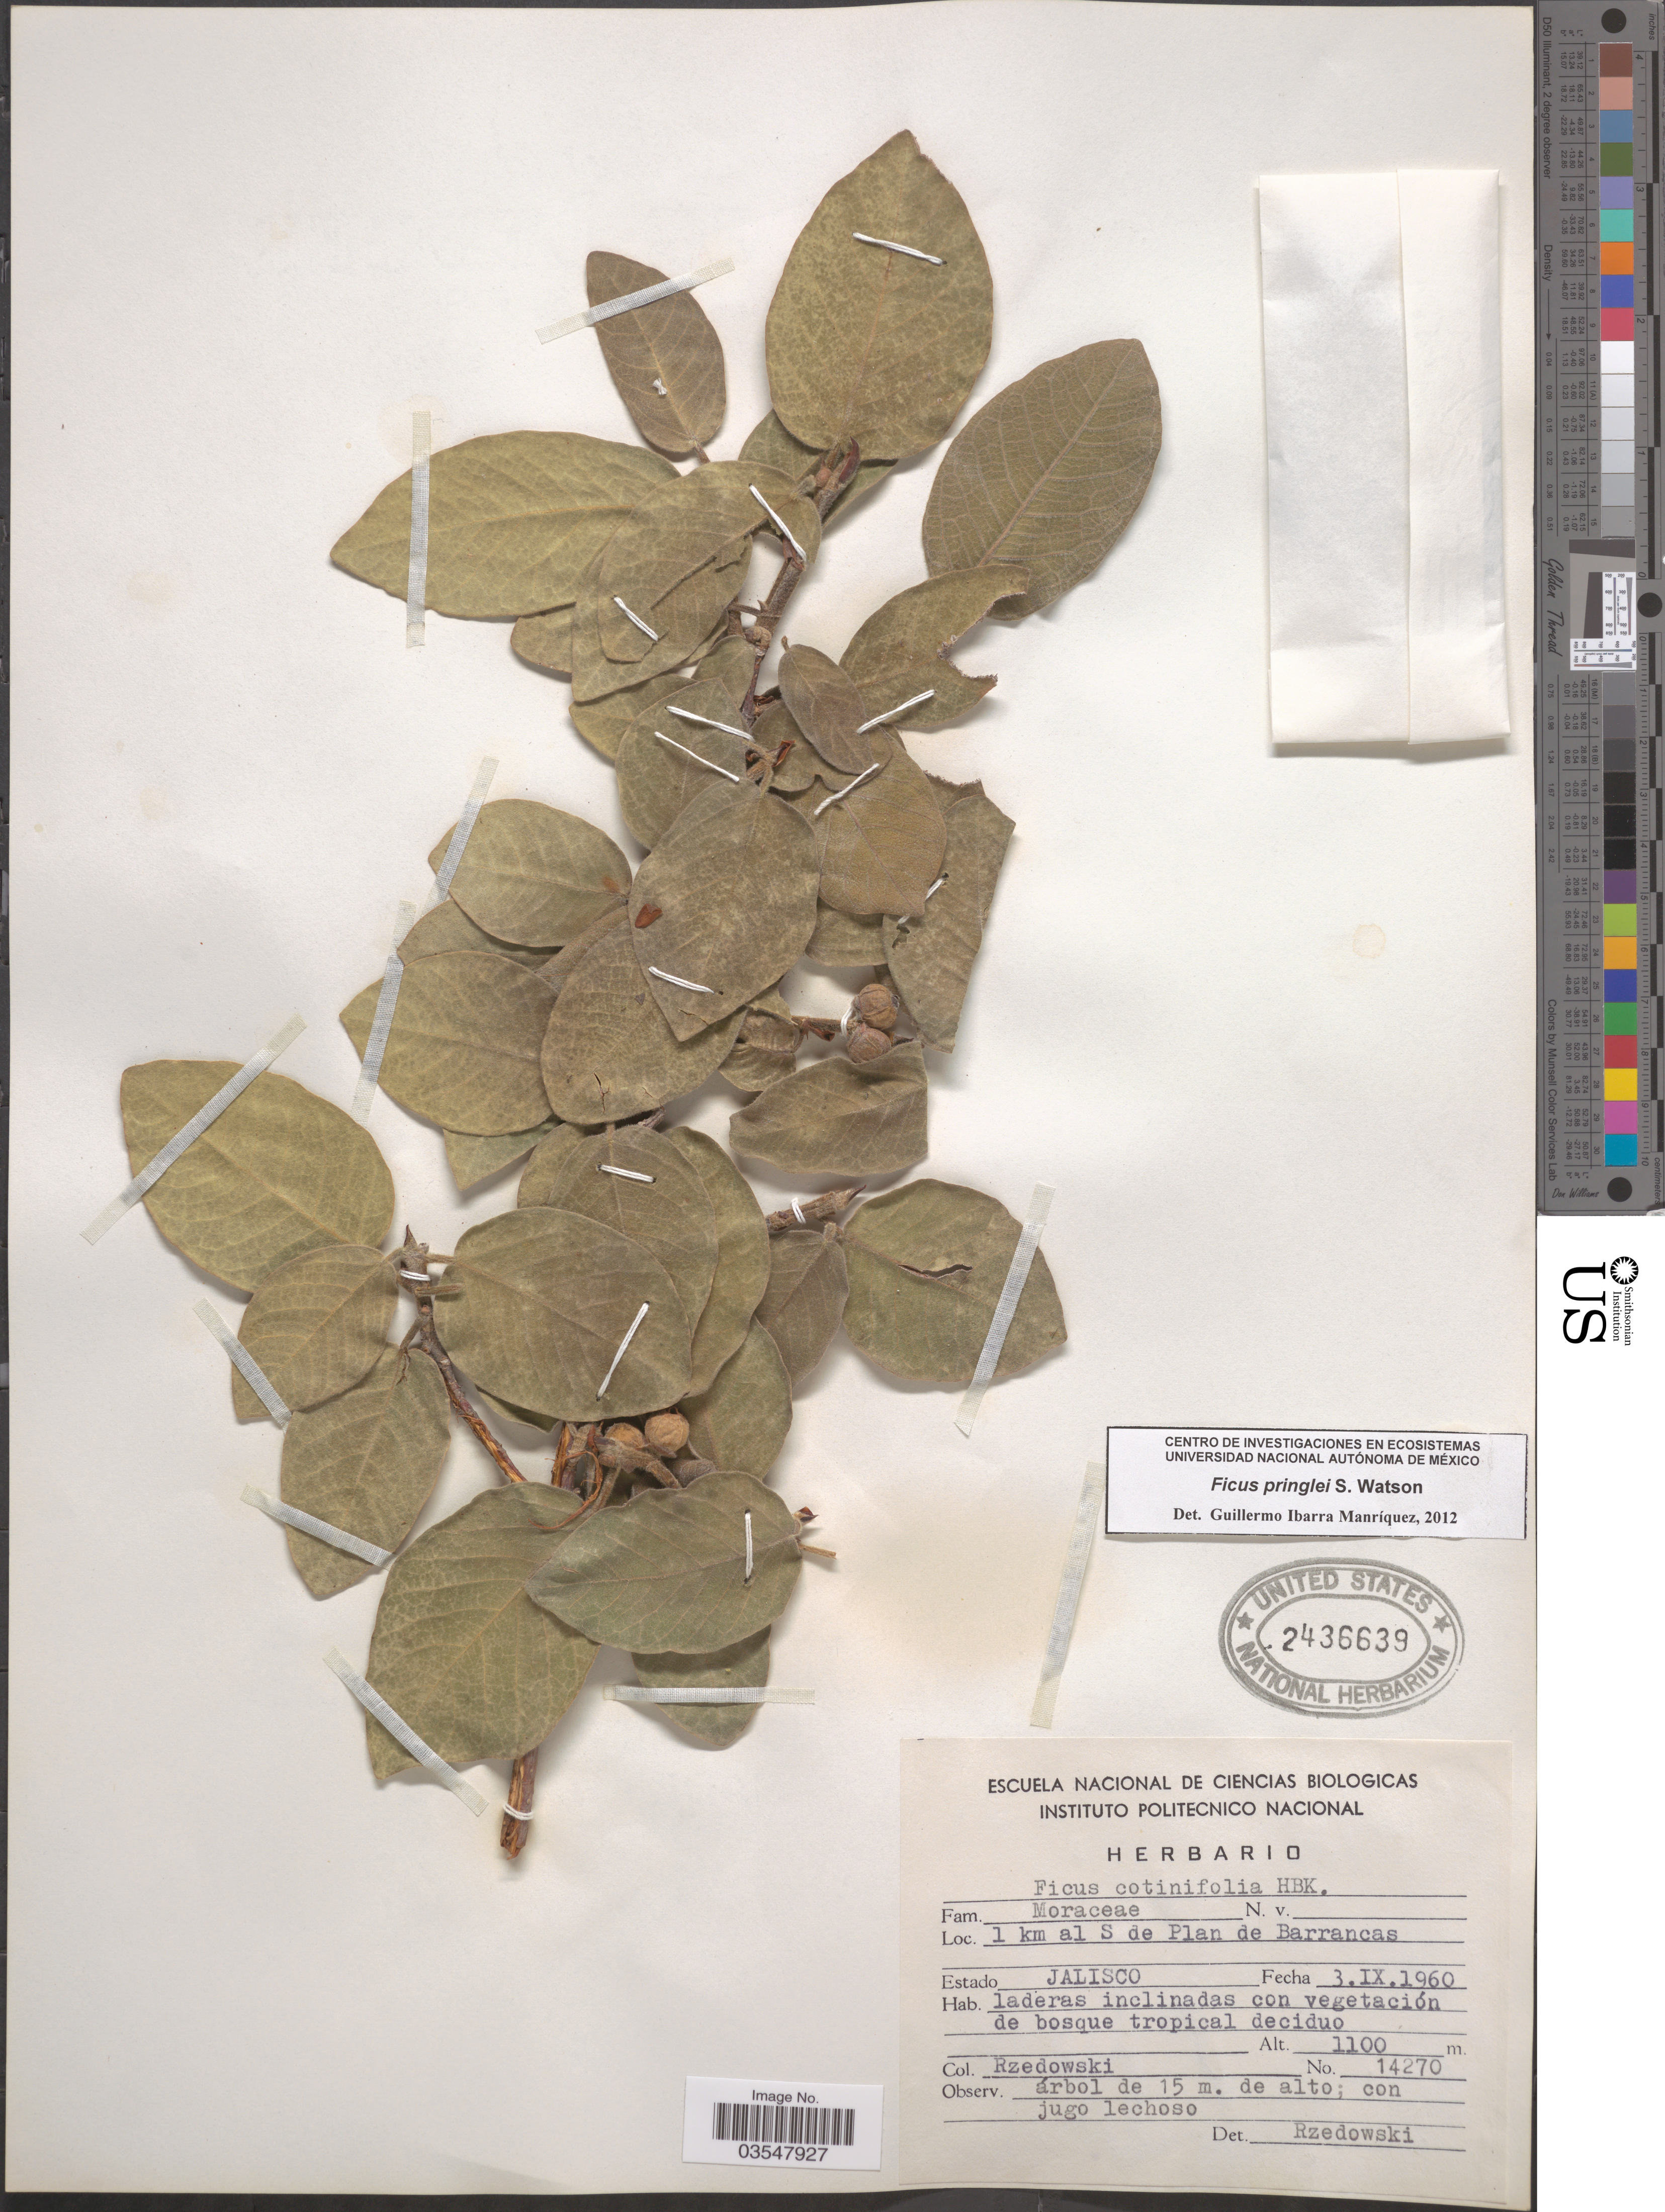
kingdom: Plantae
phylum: Tracheophyta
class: Magnoliopsida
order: Rosales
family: Moraceae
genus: Ficus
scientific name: Ficus pringlei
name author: S. Watson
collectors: Rzedowski, --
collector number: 14270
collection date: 1960-09-03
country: Mexico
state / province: Jalisco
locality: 1 km al S de Plan de Barrancas.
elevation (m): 1100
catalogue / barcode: US 2436639